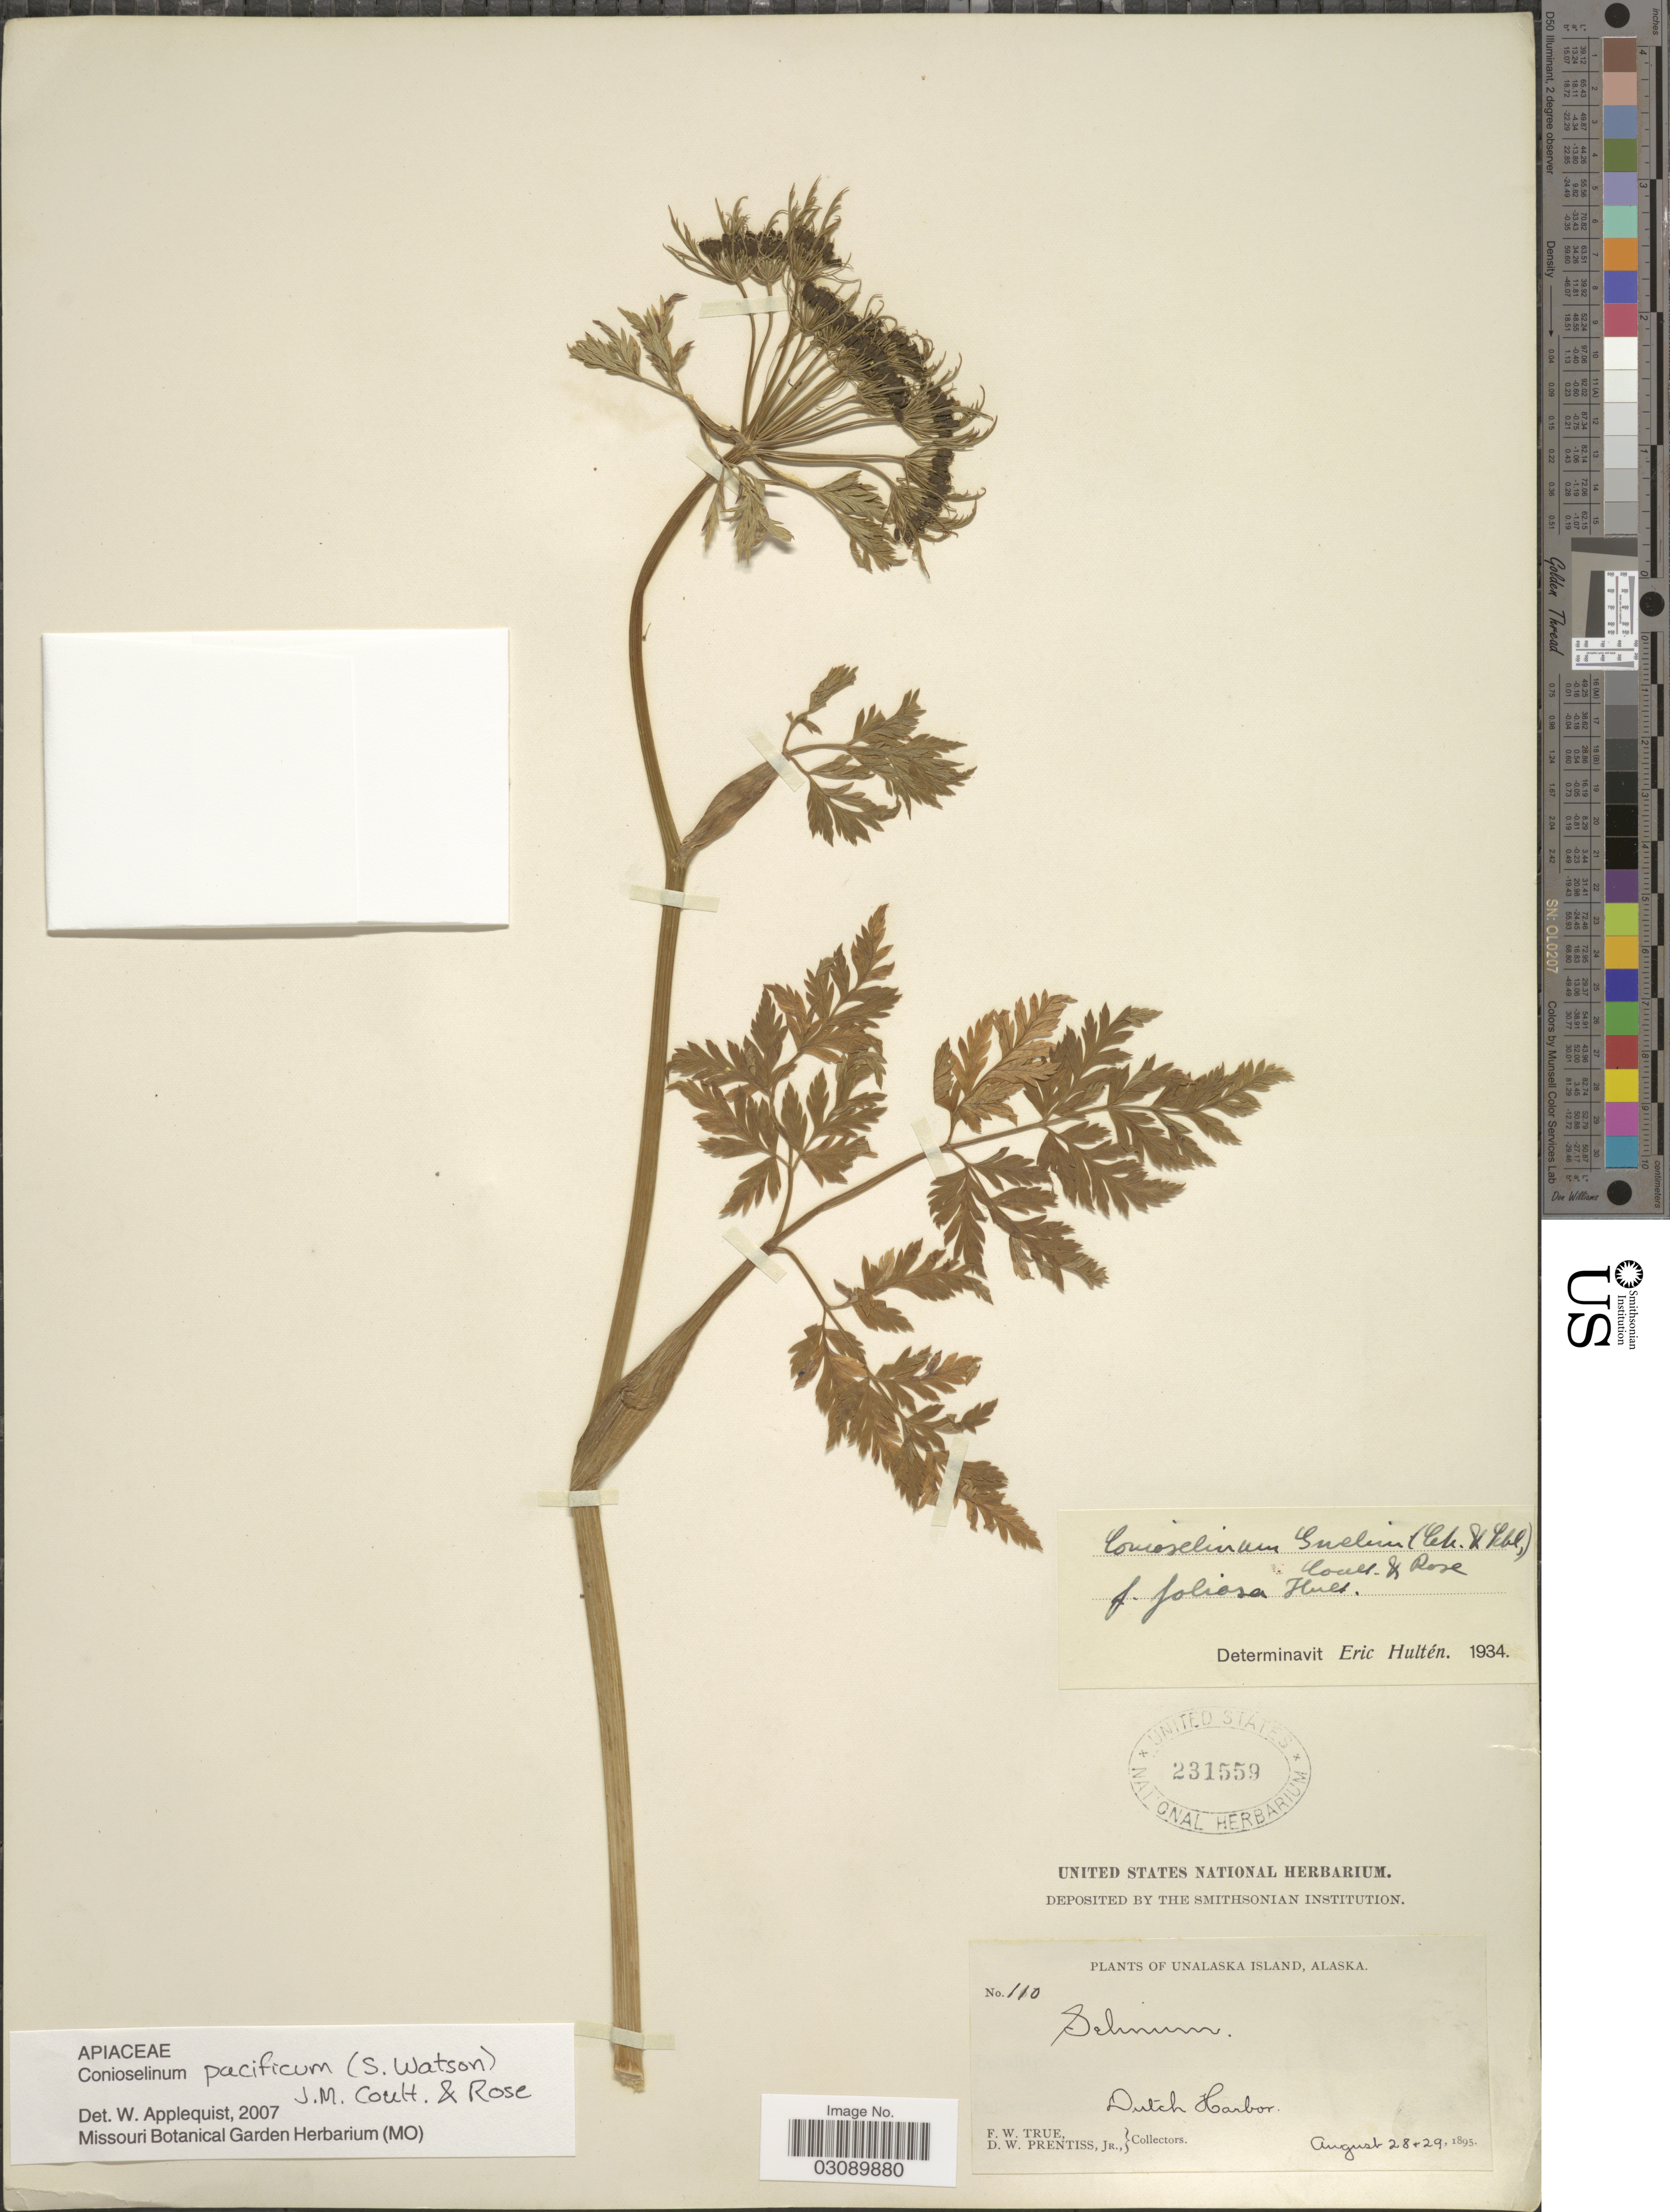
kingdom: Plantae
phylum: Tracheophyta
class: Magnoliopsida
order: Apiales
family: Apiaceae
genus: Conioselinum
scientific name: Conioselinum pacificum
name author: (S. Watson) J.M. Coult. & Rose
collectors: F. True & D. Prentiss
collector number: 110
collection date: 1895-08-28/1895-08-29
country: United States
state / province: Alaska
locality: Unalaska Island. Dutch Harbor.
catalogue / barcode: US 231559